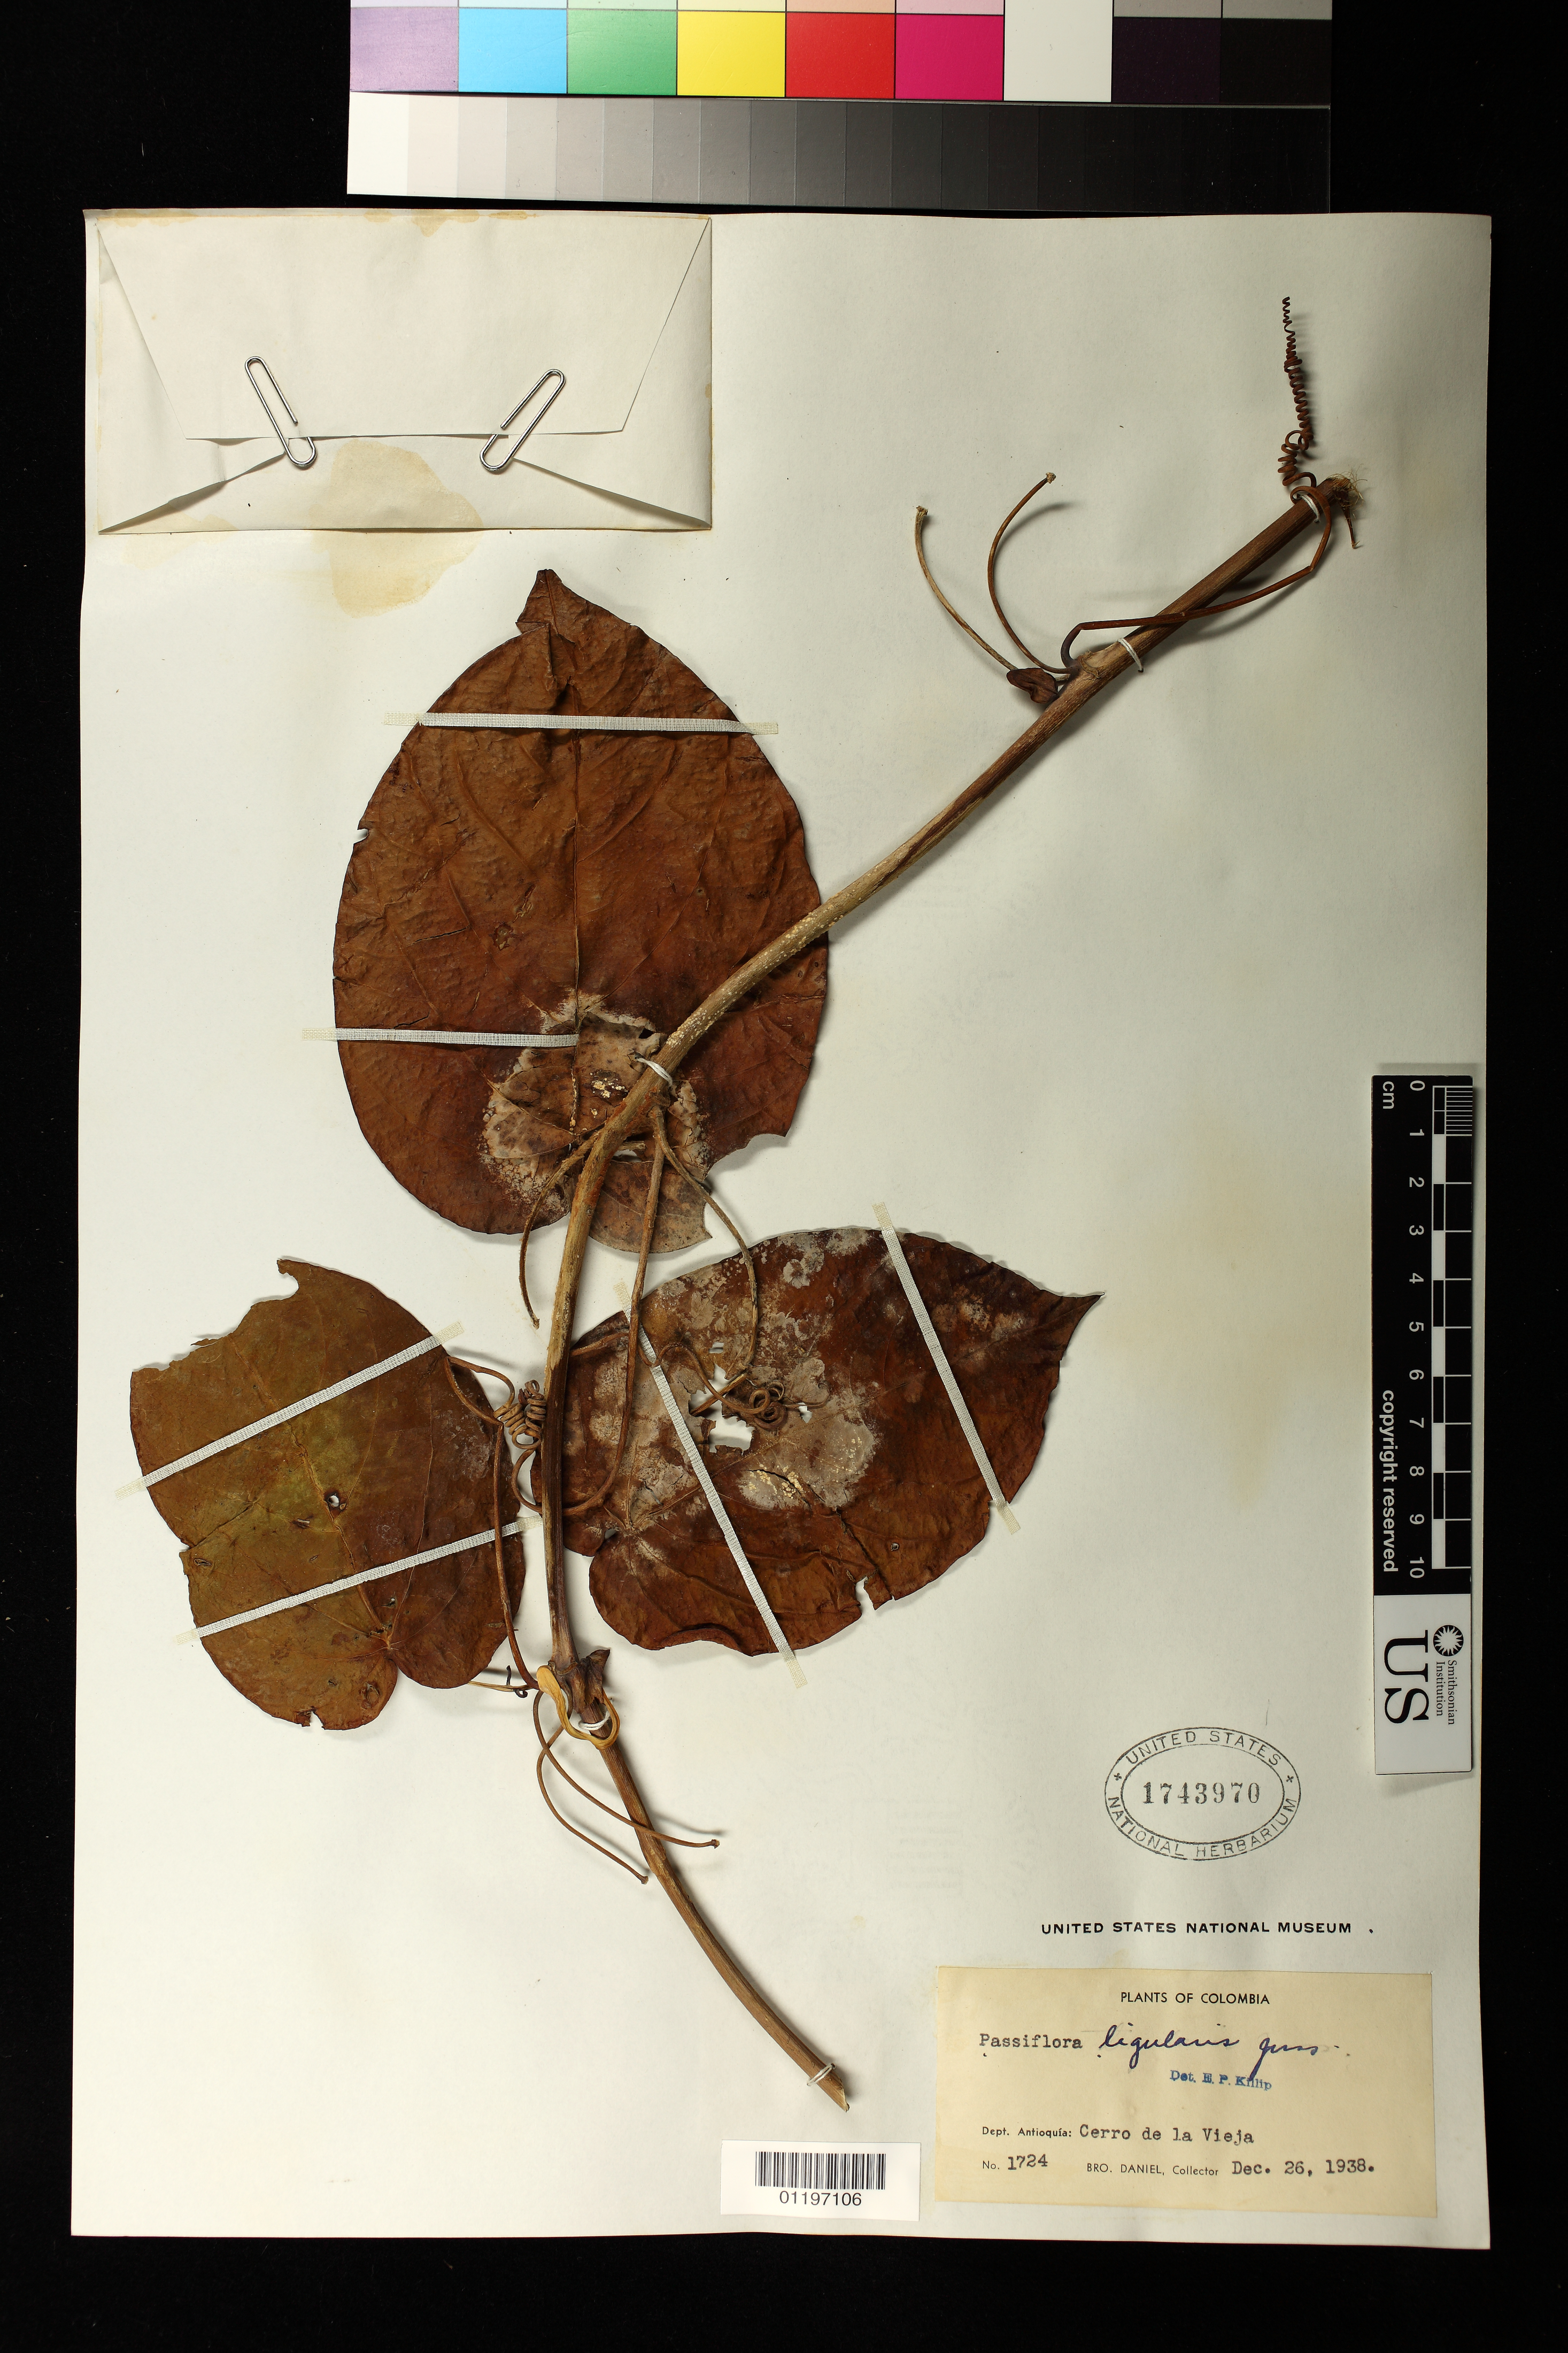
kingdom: Plantae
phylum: Tracheophyta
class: Magnoliopsida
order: Malpighiales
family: Passifloraceae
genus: Passiflora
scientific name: Passiflora ligularis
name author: Juss.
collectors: Bro. Daniel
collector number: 1724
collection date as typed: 26 Dec 1938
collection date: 1938-12-26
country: Colombia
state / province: Boyacá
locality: Dept. Antioquia: Cerro de la Vieja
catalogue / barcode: US 1743970